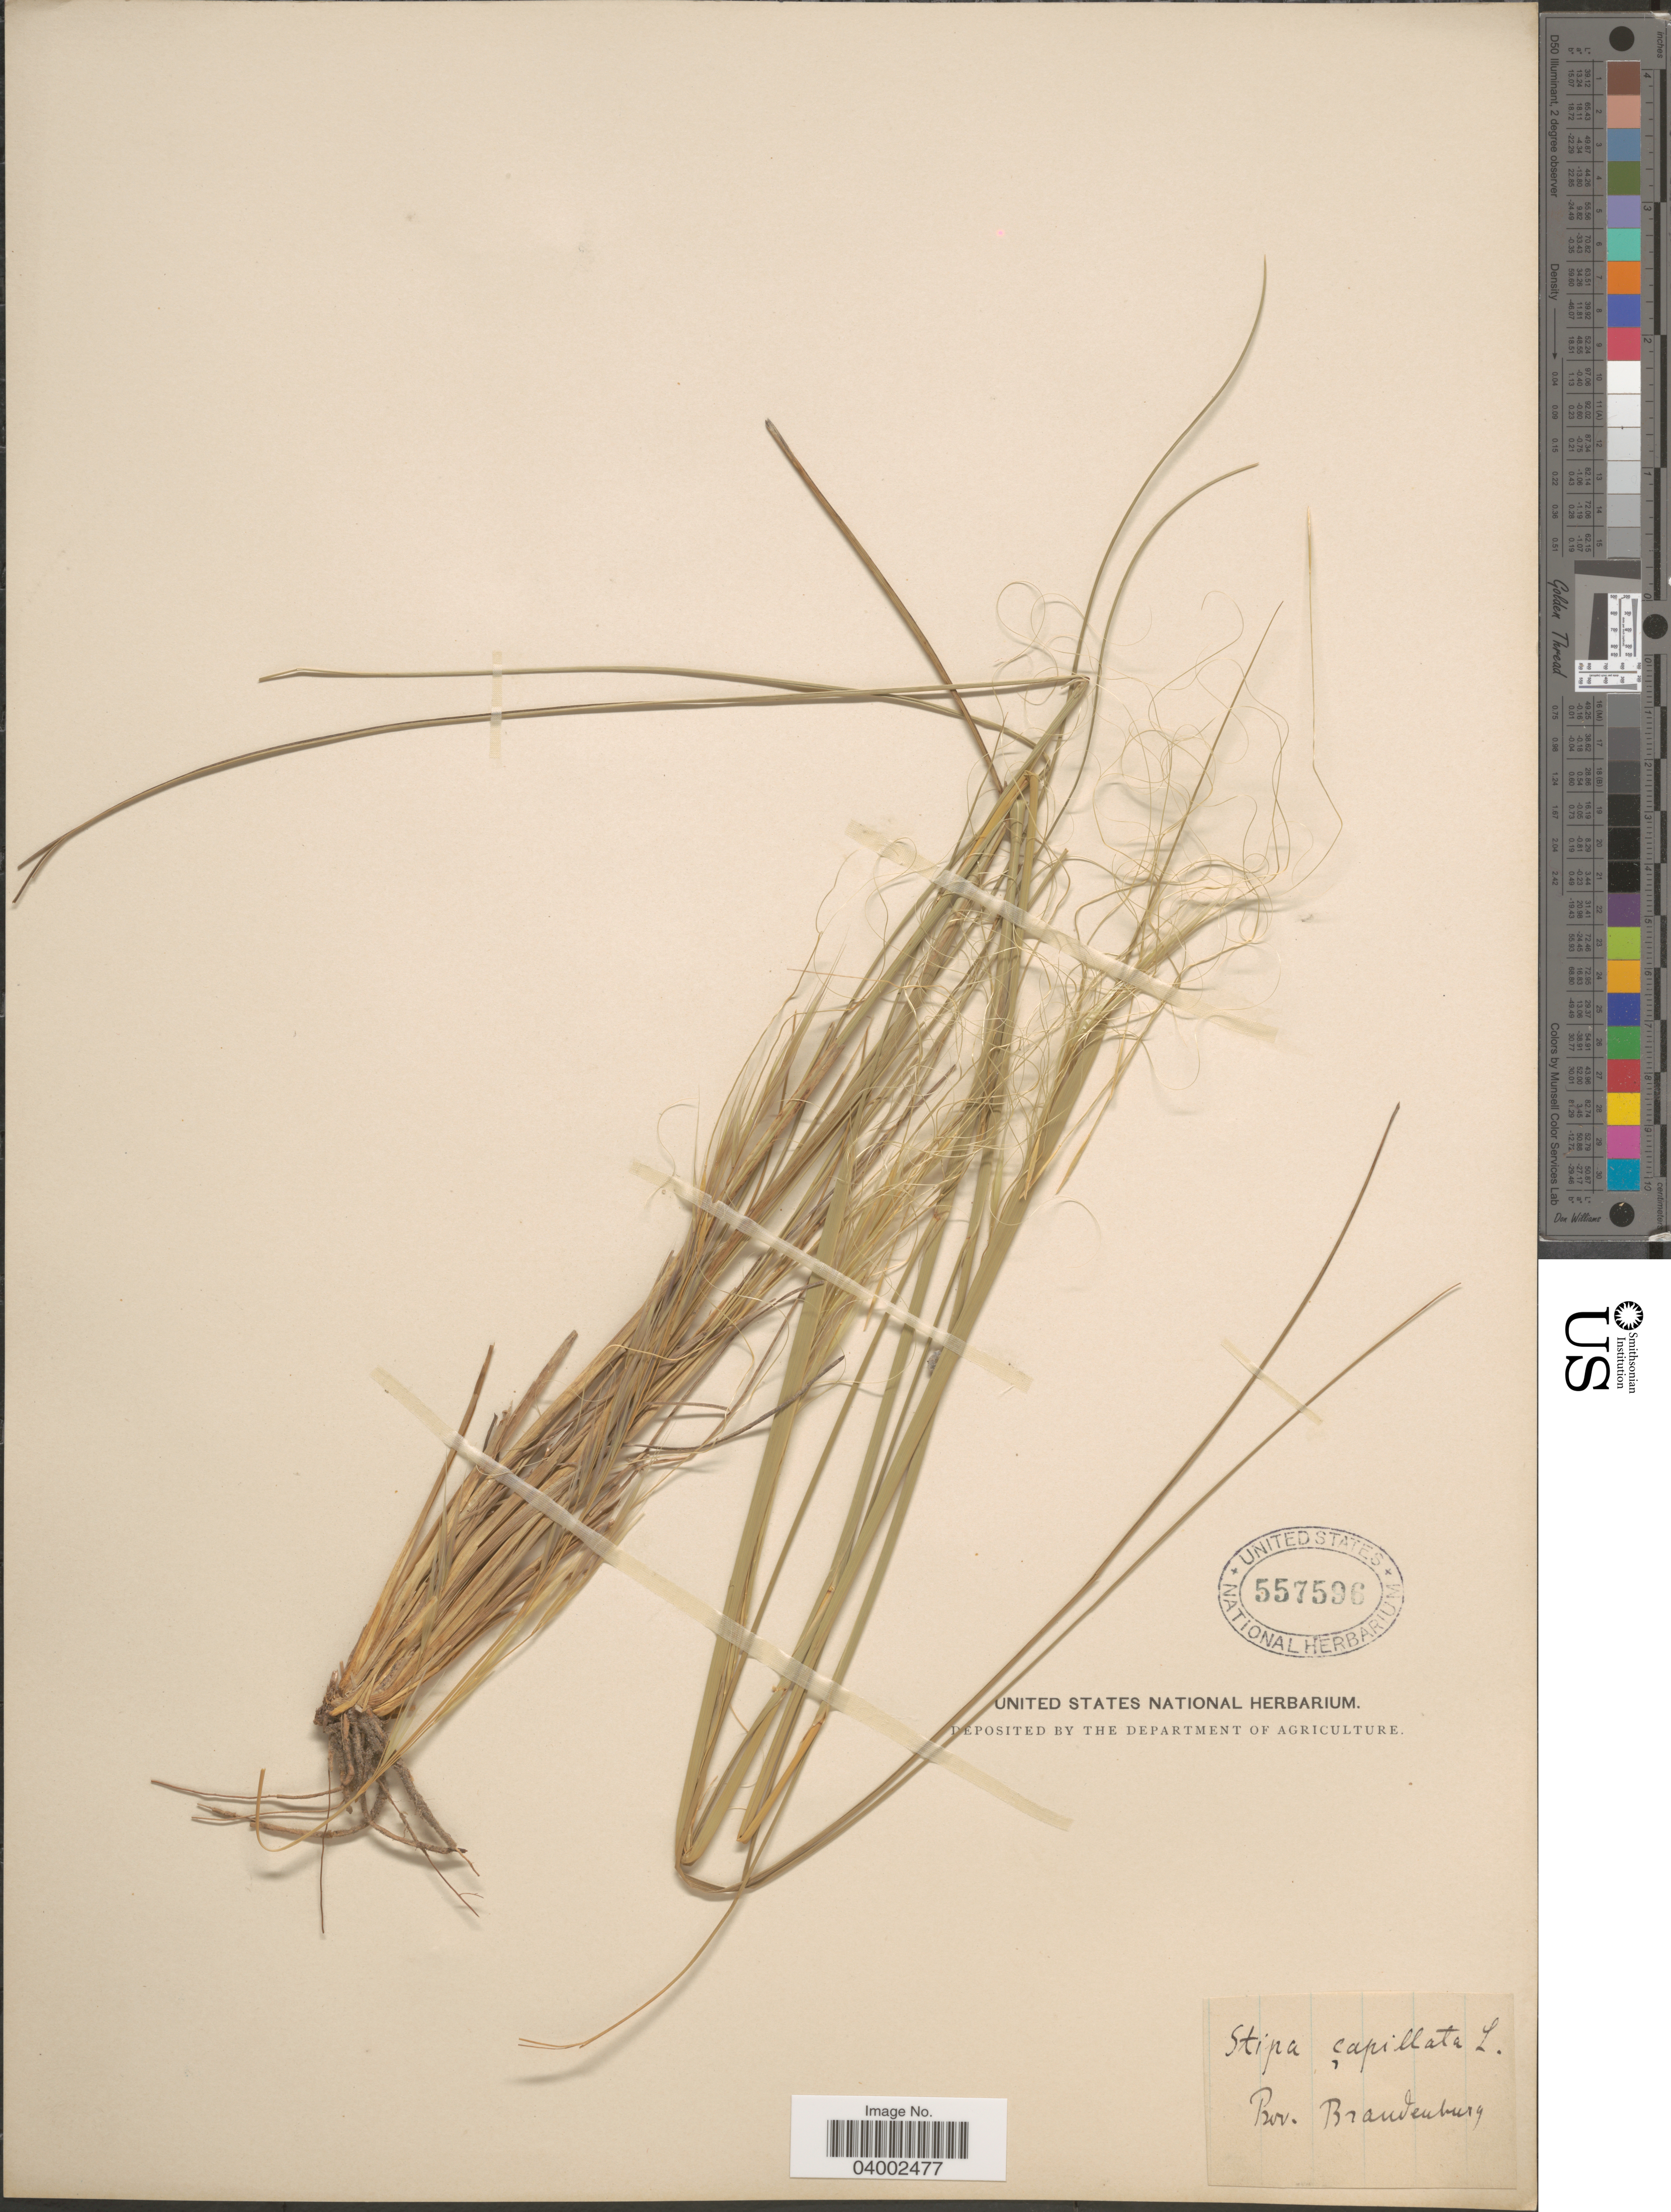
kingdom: Plantae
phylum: Tracheophyta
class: Liliopsida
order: Poales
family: Poaceae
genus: Stipa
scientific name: Stipa capillata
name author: L.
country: Germany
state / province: Brandenburg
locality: Prov. Brandenburg.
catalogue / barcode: US 557596